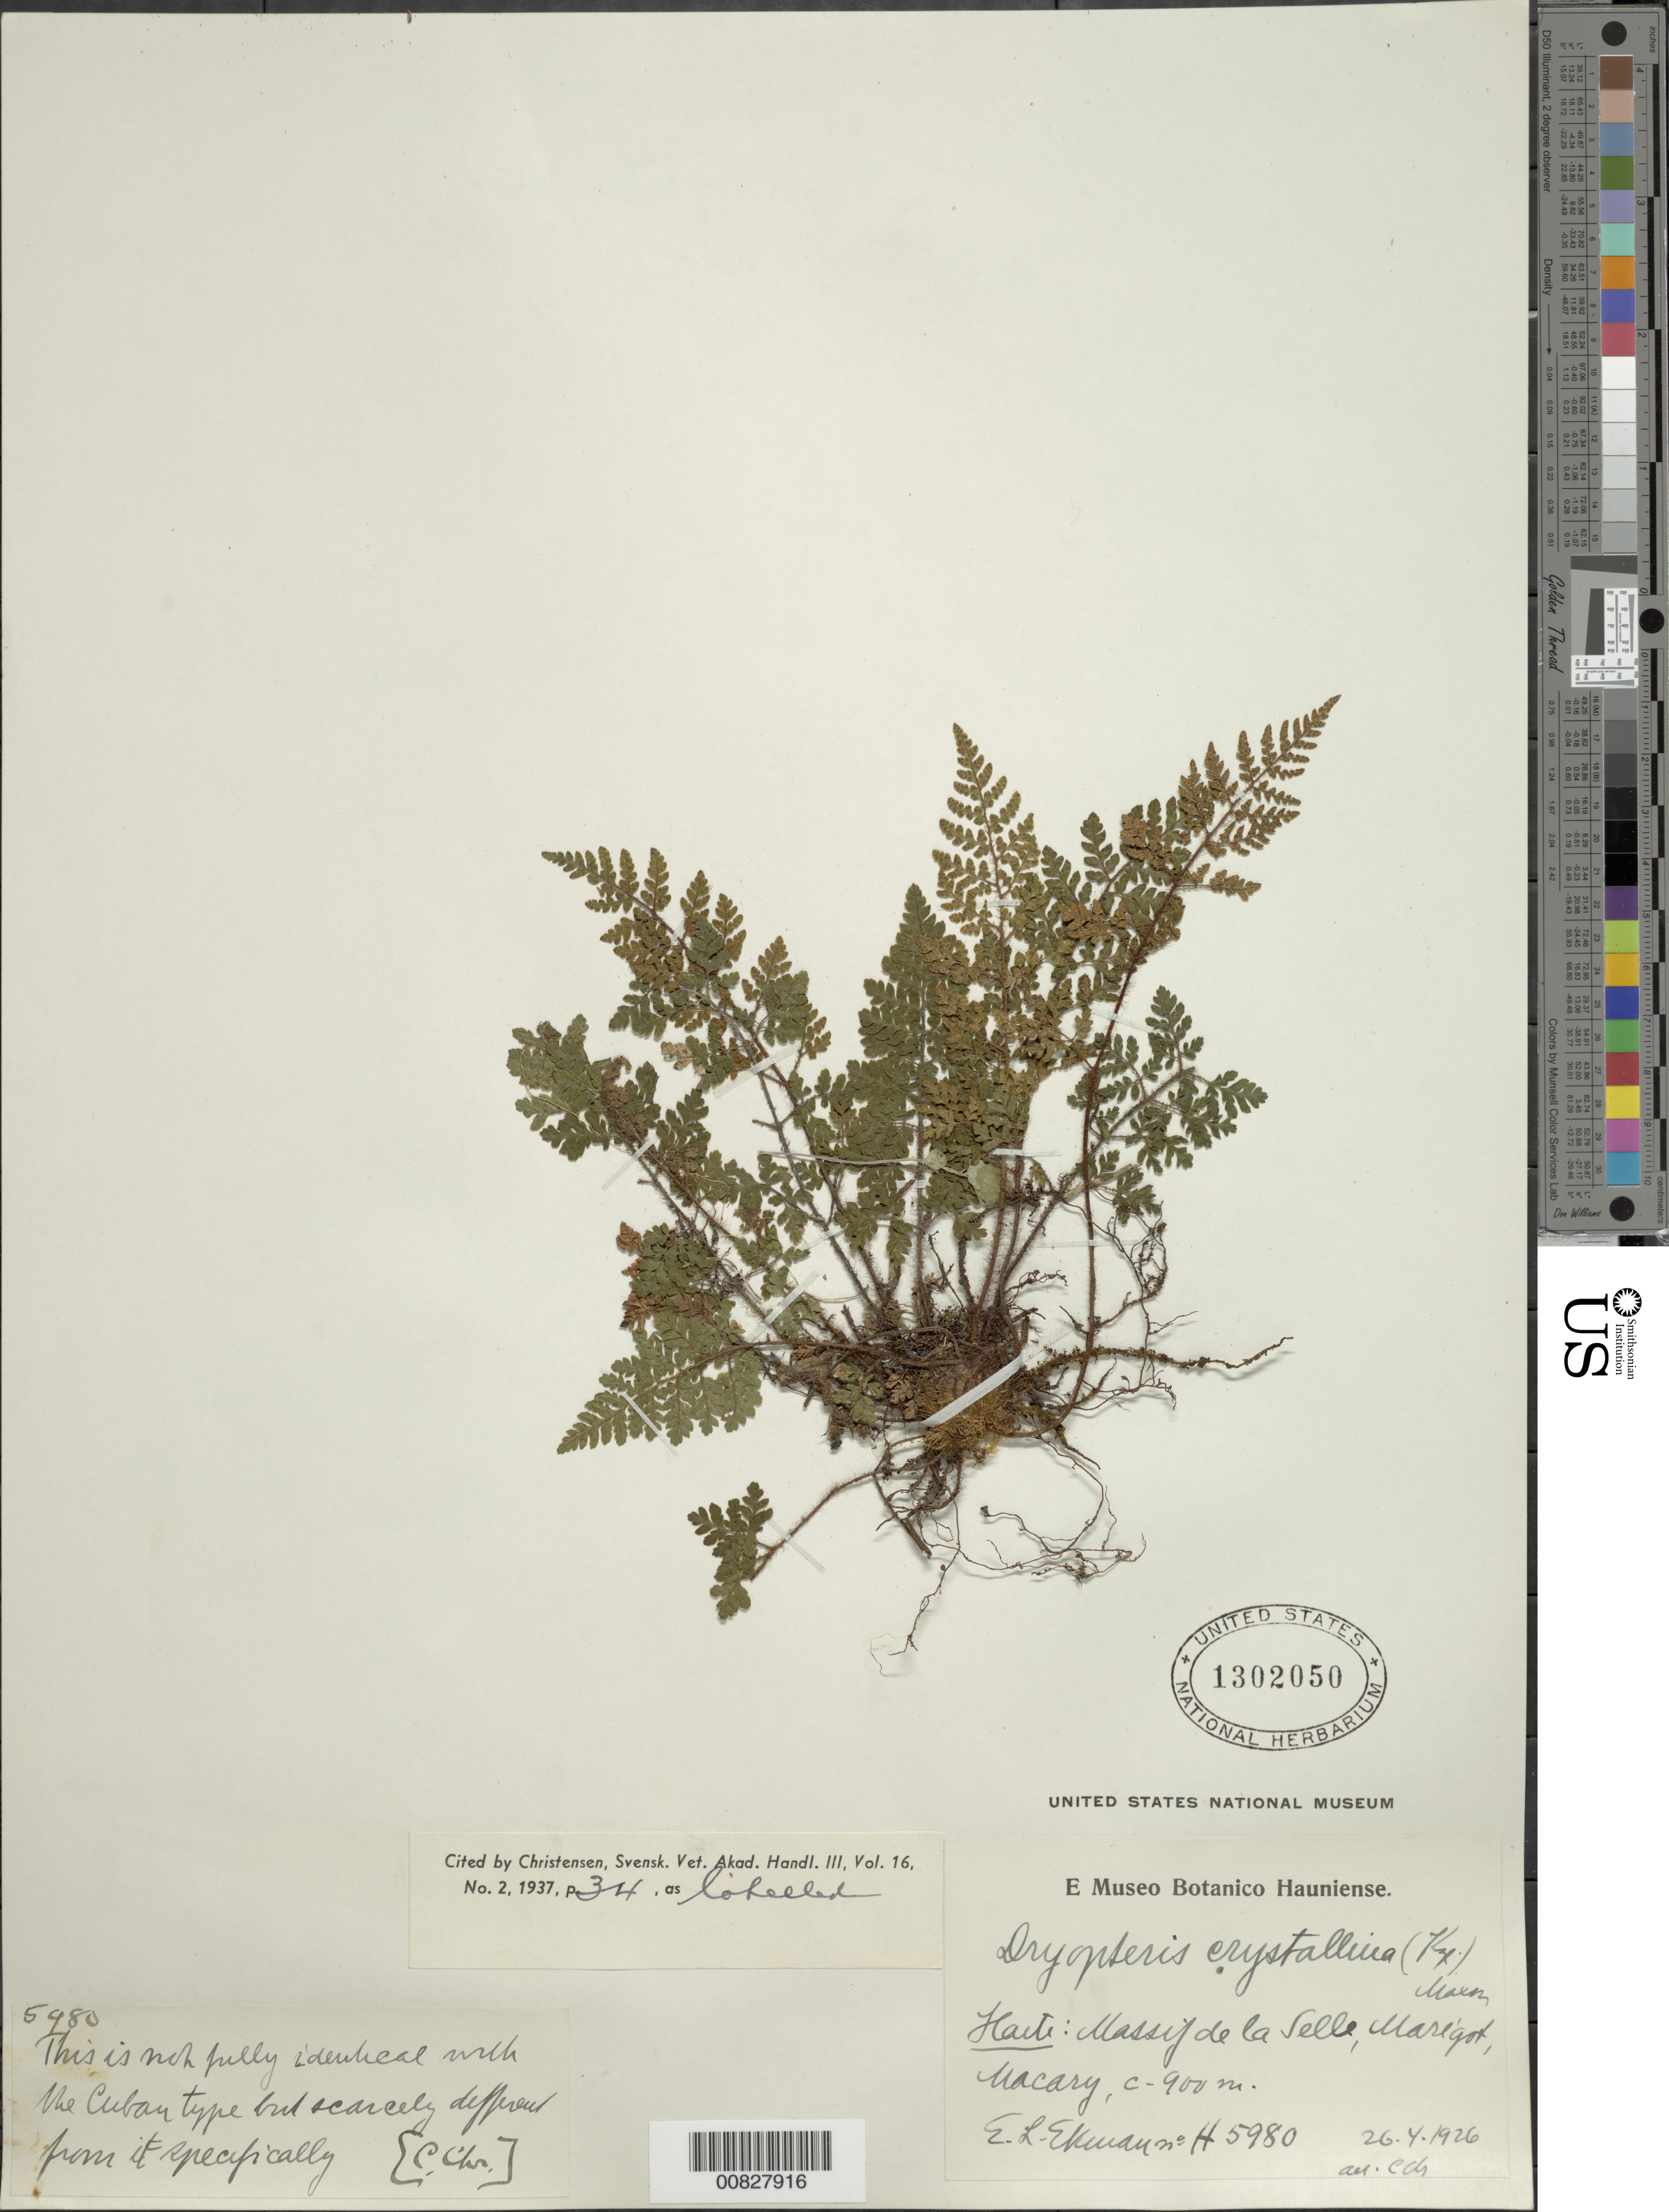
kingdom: Plantae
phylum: Tracheophyta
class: Polypodiopsida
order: Polypodiales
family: Dryopteridaceae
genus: Ctenitis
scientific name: Ctenitis crystallina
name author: (Kunze) Proctor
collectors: E. L. Ekman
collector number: H 5980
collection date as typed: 26 Apr 1926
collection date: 1926-04-26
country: Haiti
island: Hispaniola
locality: Massif de la Selle, Marigot, secc. Macary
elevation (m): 900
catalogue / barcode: US 1302050